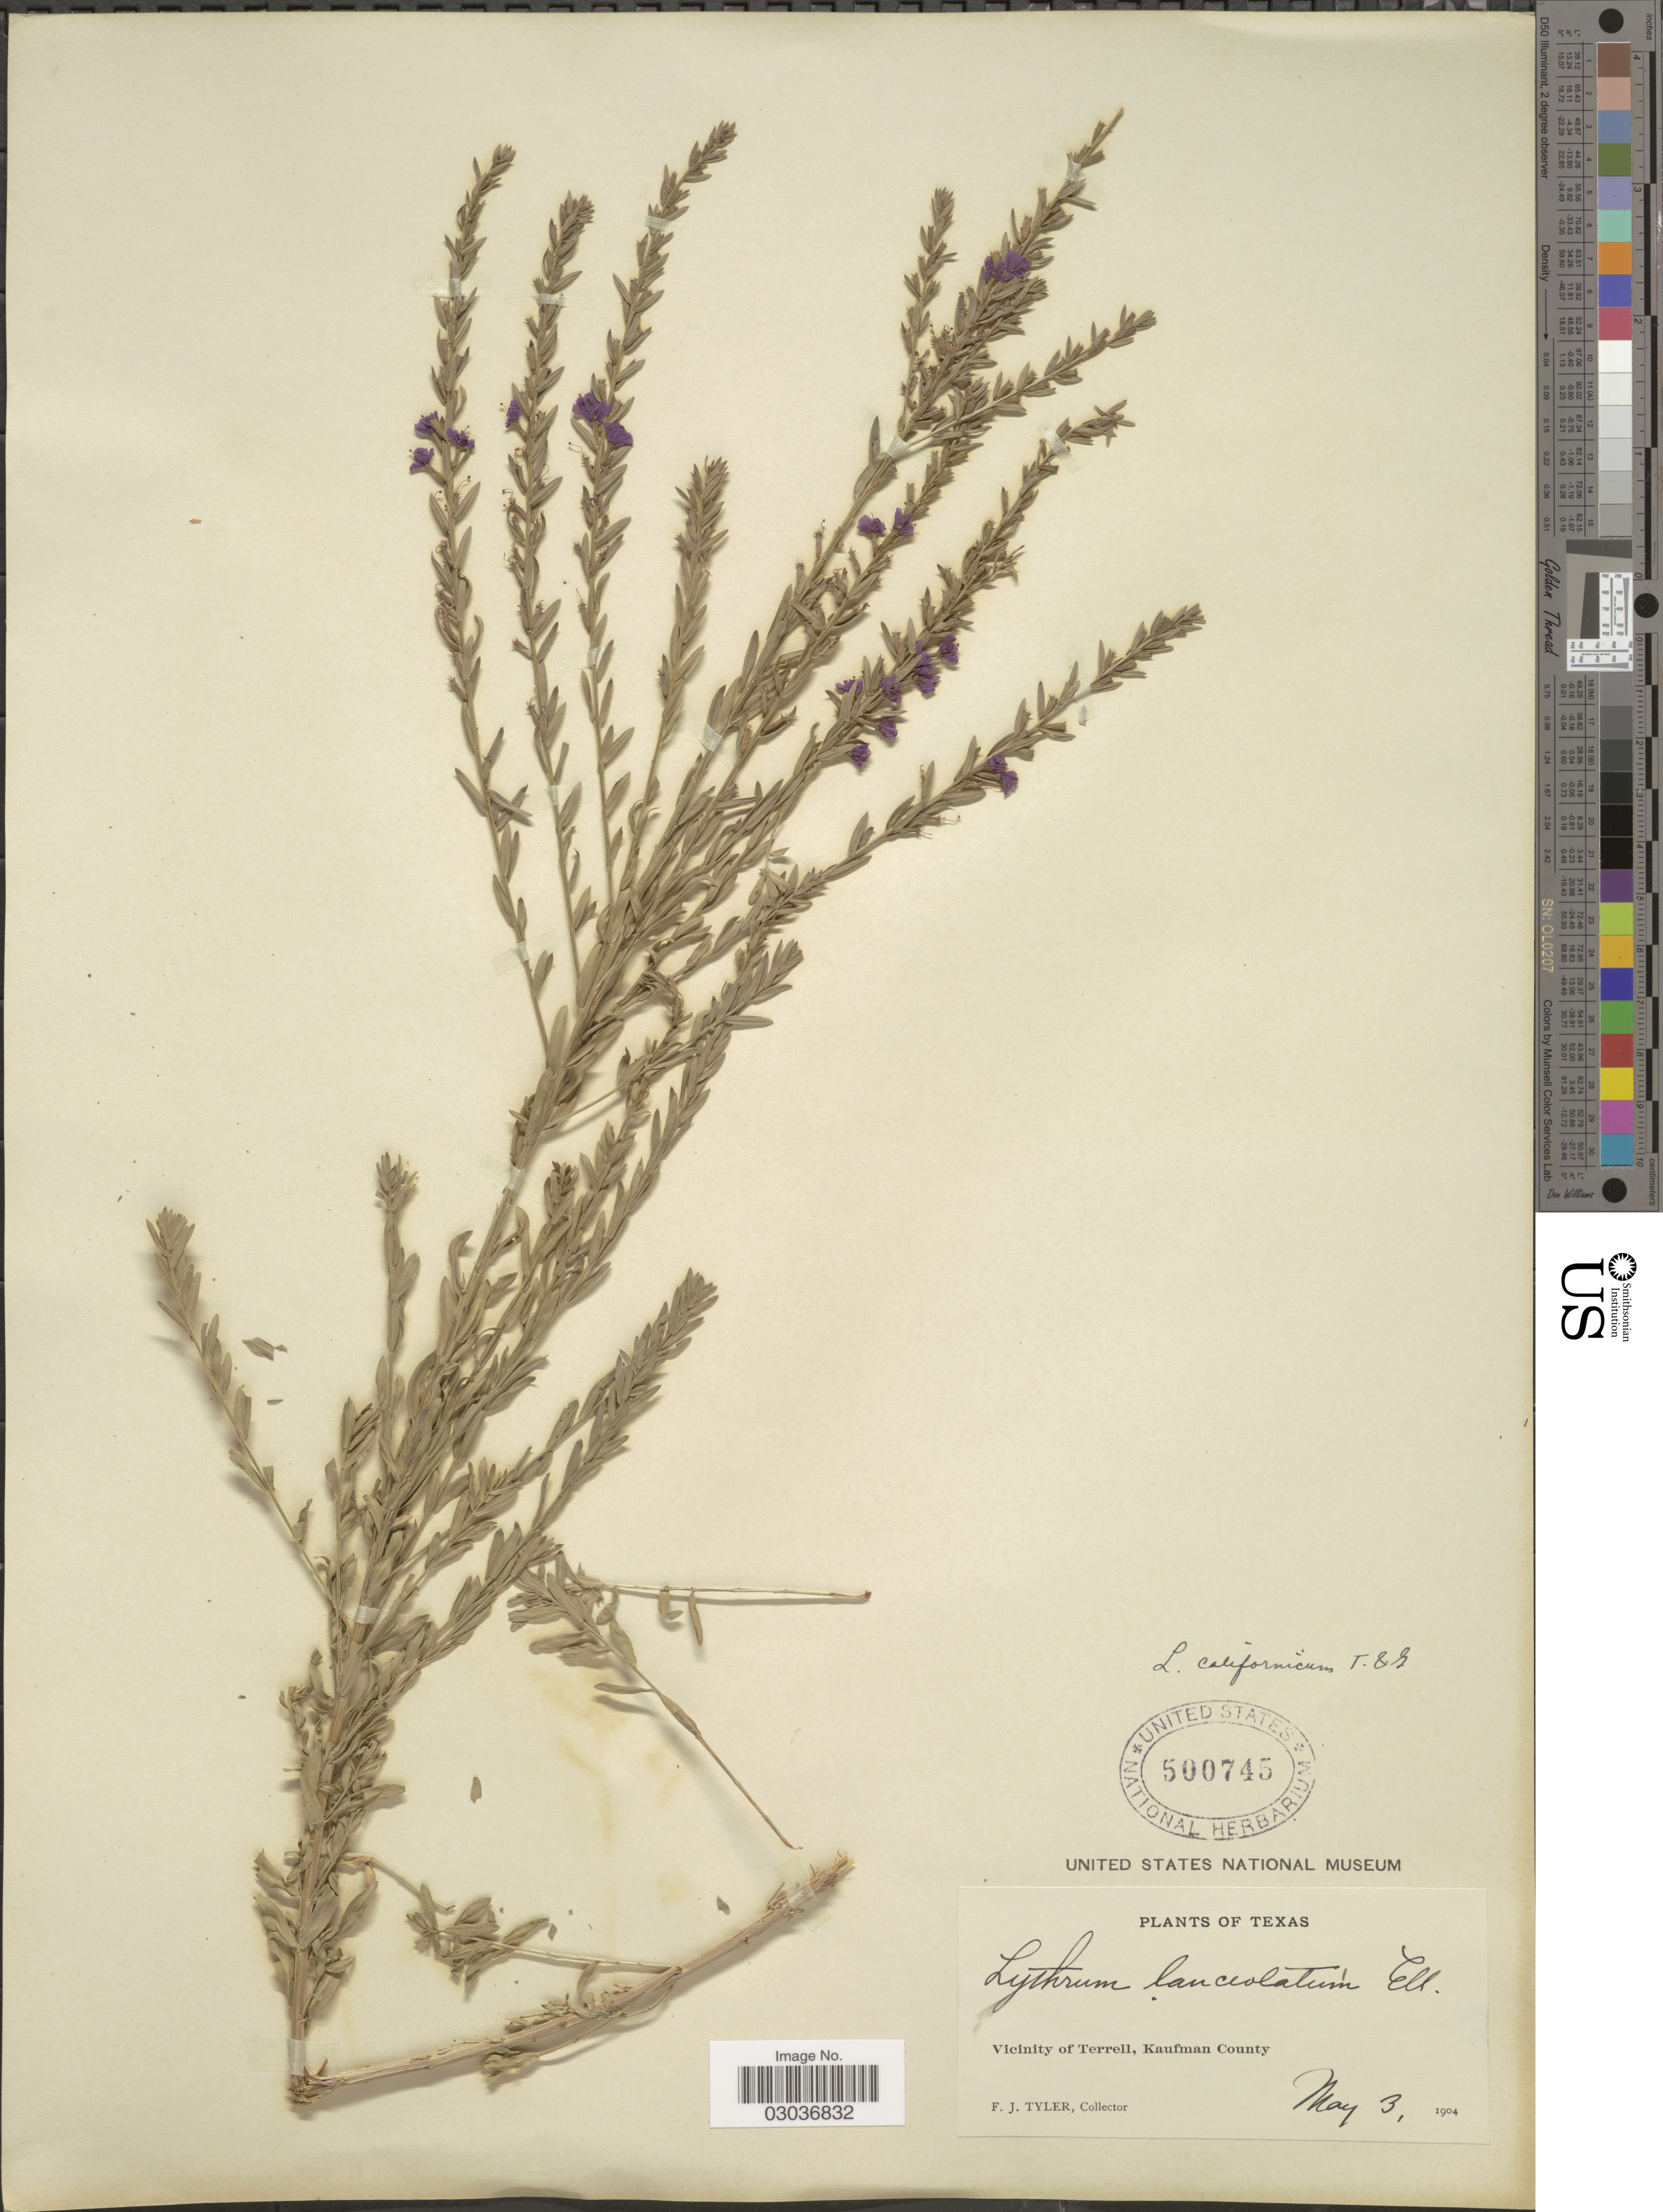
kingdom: Plantae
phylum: Tracheophyta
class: Magnoliopsida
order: Myrtales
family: Lythraceae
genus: Lythrum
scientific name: Lythrum californicum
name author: Torr. & A. Gray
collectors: F. Tyler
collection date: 1904-05-03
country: United States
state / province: Texas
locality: Vicinity of Terrell, Kaufman County.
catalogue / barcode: US 500745